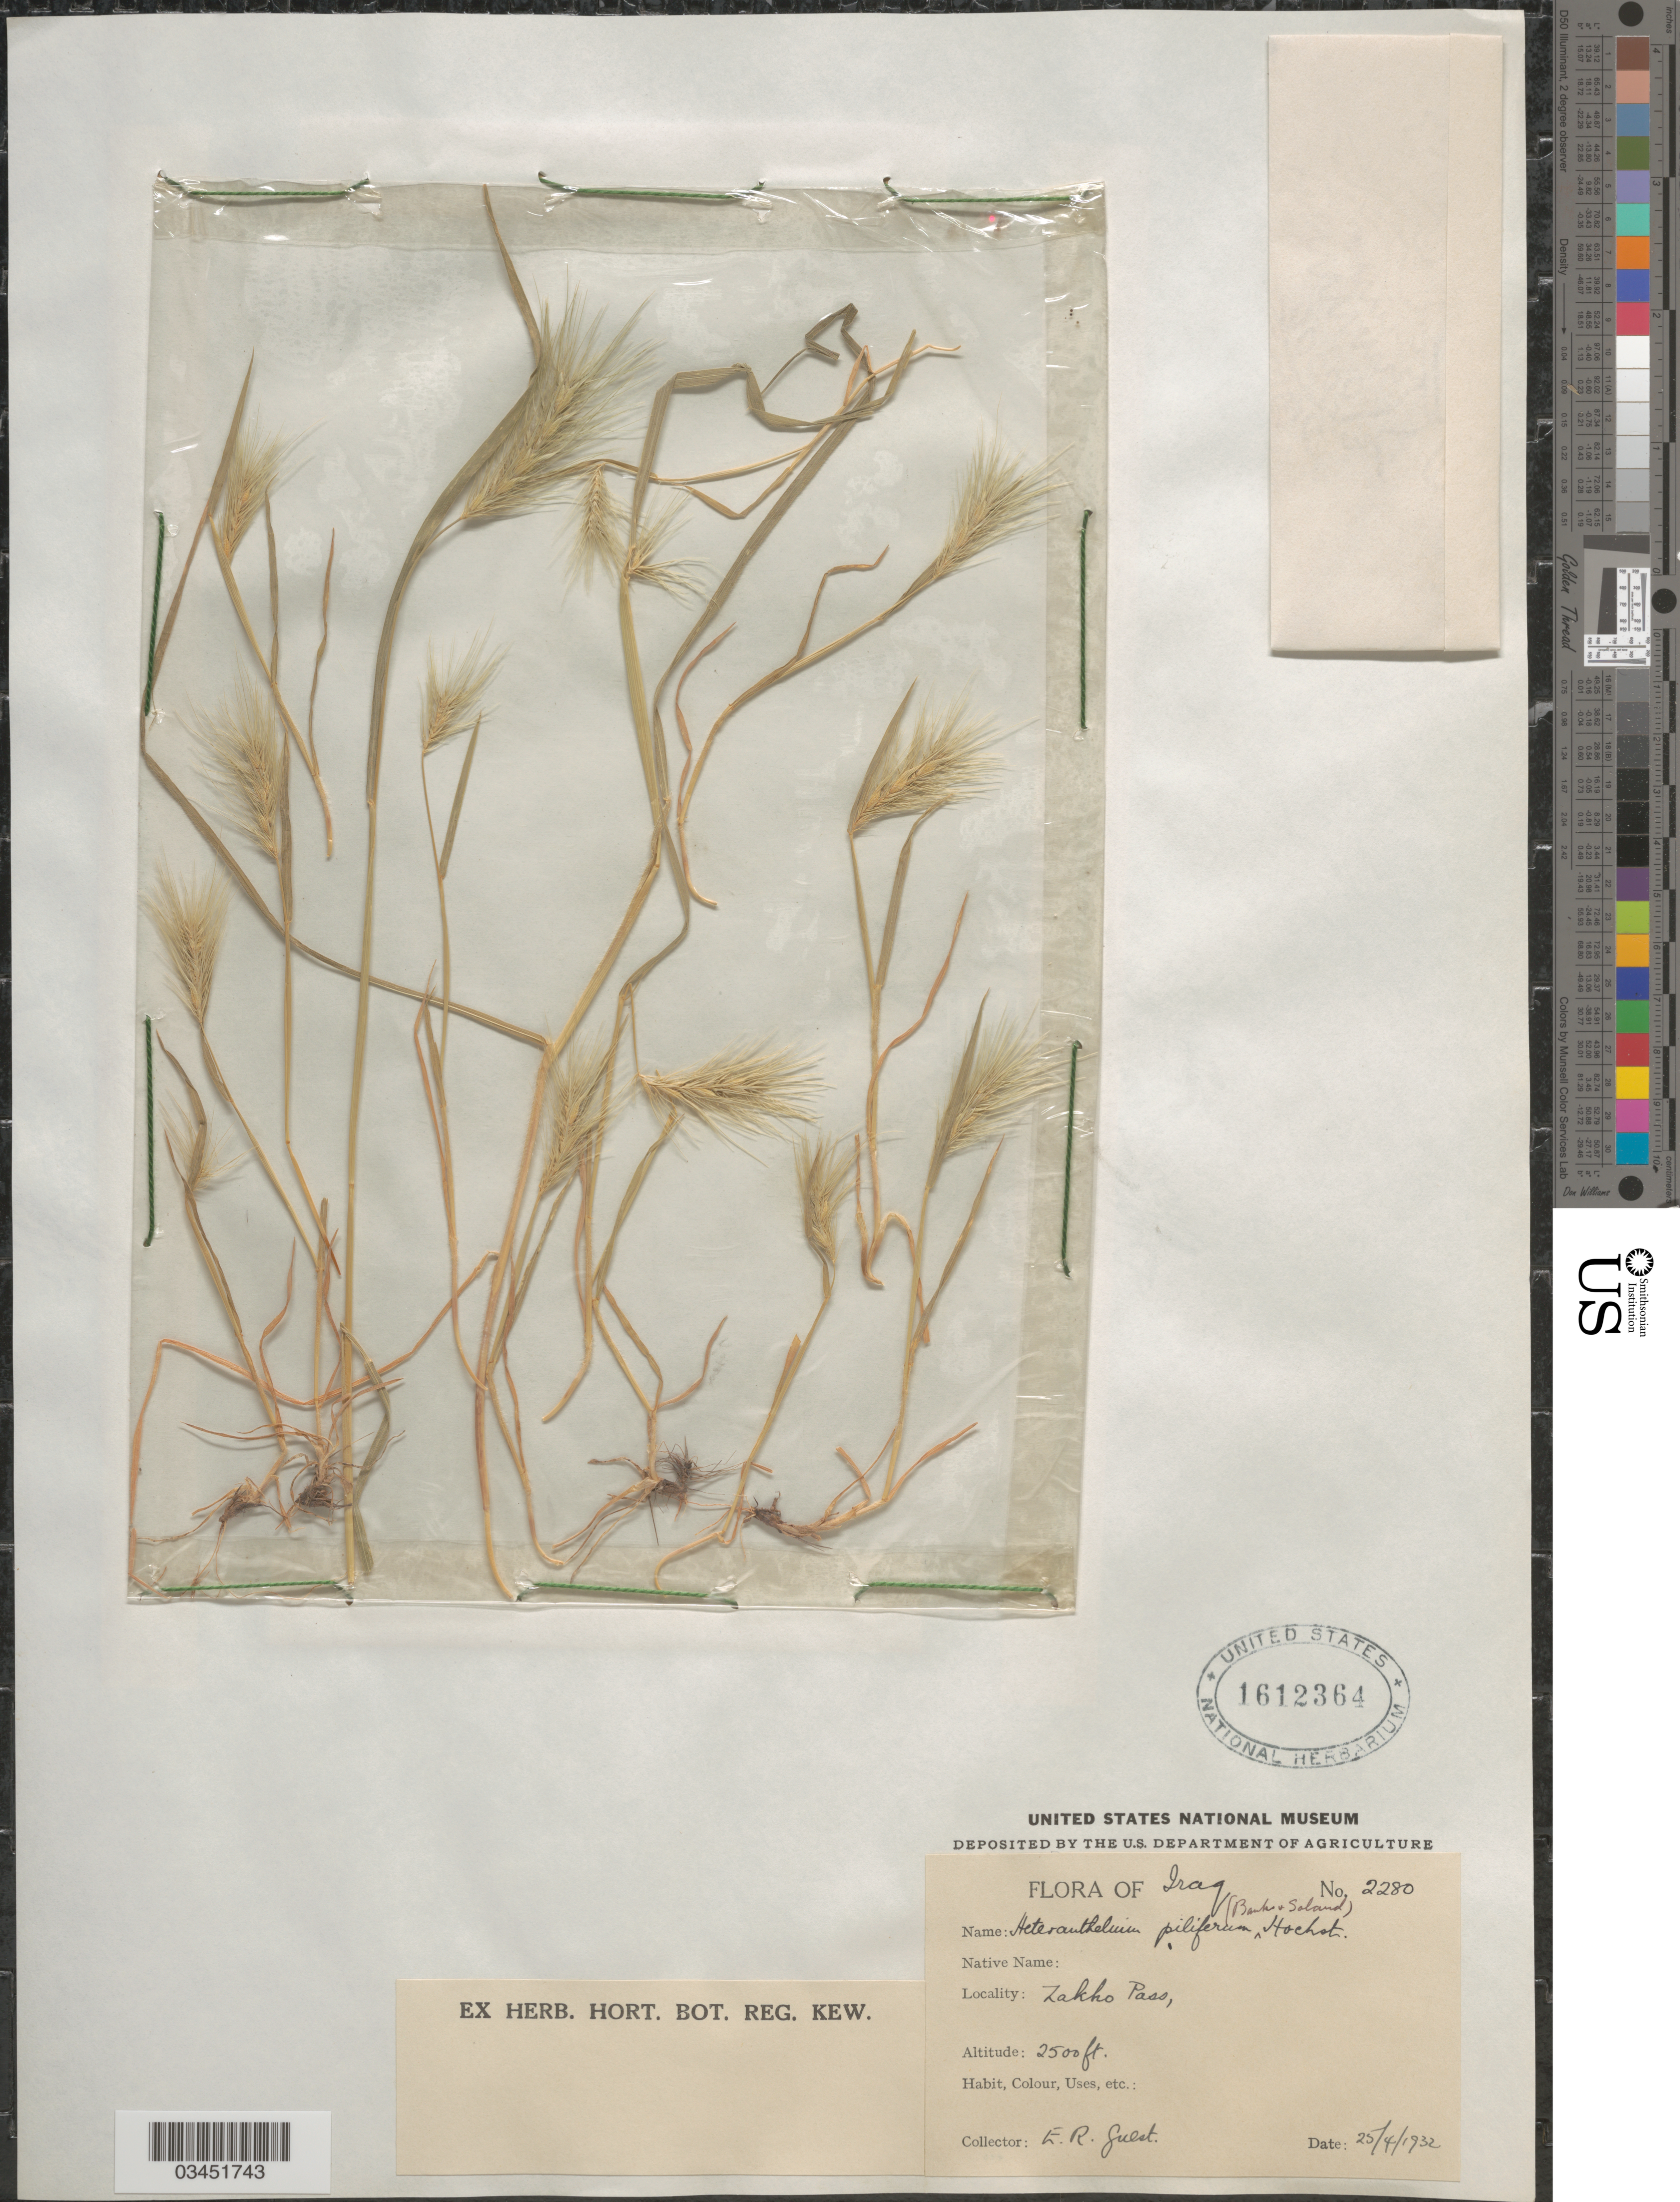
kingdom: Plantae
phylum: Tracheophyta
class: Liliopsida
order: Poales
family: Poaceae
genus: Heteranthelium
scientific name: Heteranthelium piliferum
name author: (Sol.) Hochst.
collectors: E. Guest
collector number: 2280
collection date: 1932-04-25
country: Iraq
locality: Zakho Pass.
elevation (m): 762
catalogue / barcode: US 1612364